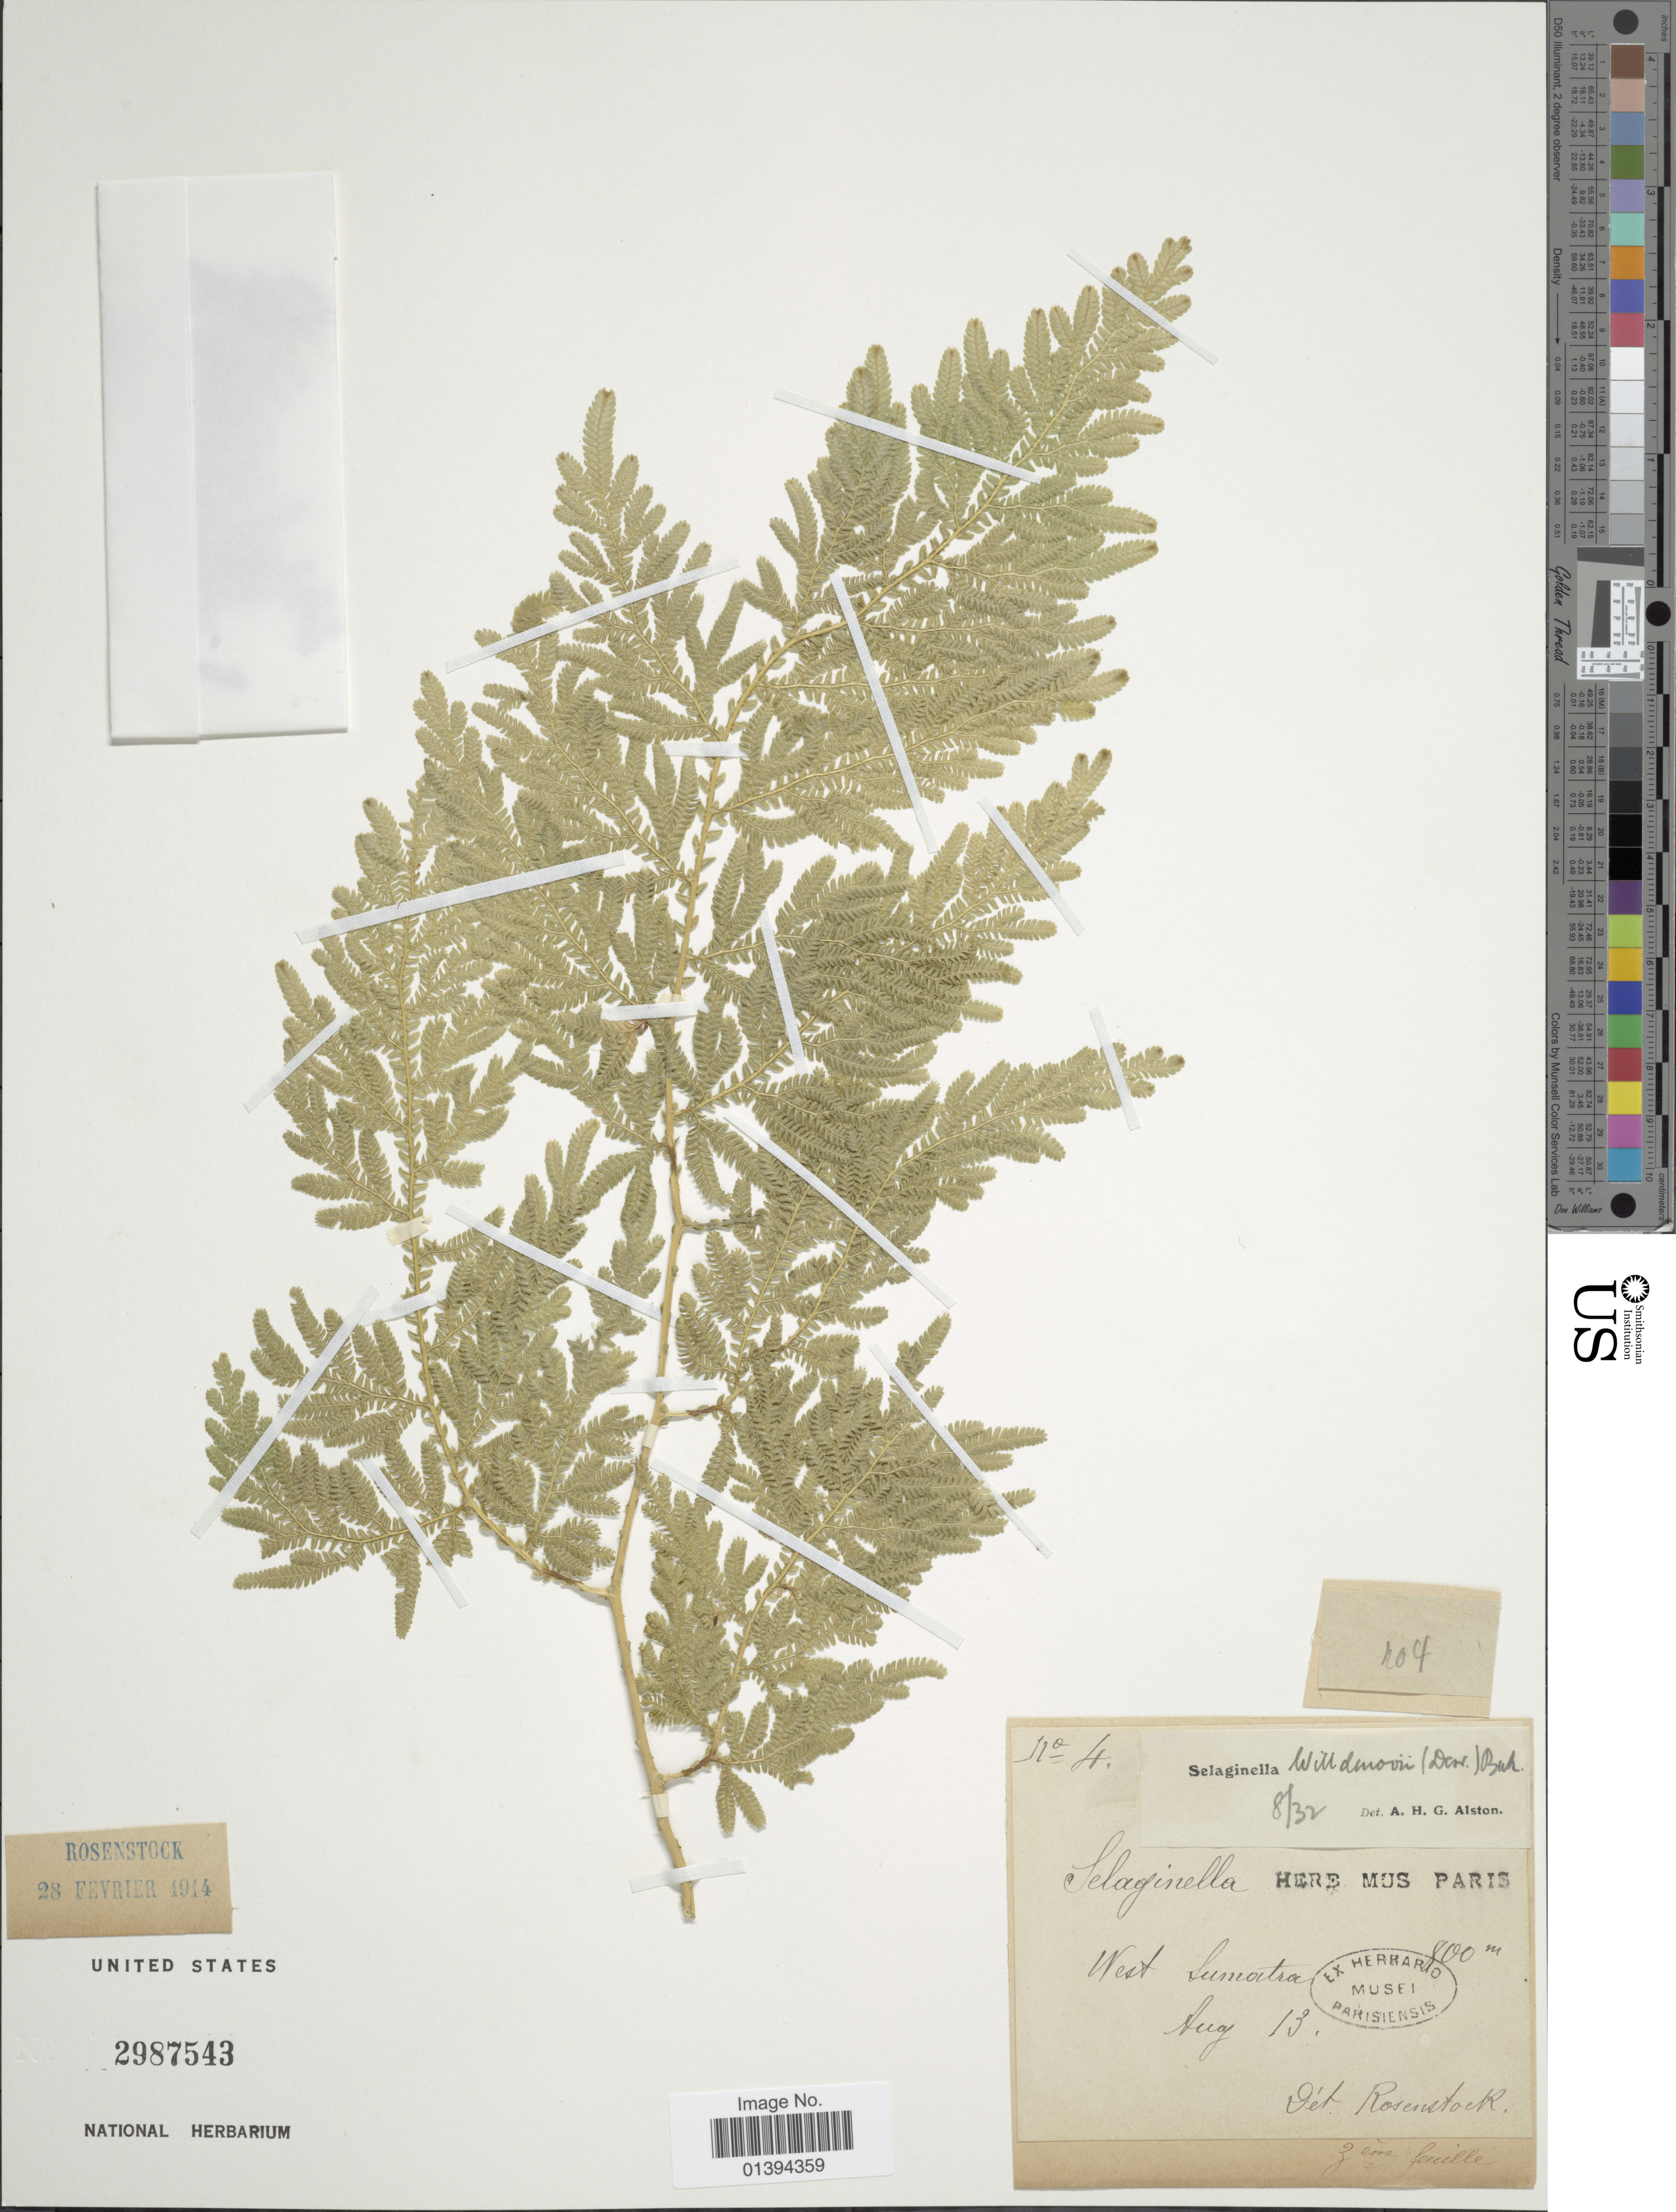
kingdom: Plantae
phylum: Tracheophyta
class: Lycopodiopsida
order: Selaginellales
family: Selaginellaceae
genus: Selaginella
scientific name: Selaginella willdenowii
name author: (Desv. ex Poir.) Baker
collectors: ex herb. Mus. Paris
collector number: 4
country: Indonesia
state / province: Sumatra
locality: West Sumatra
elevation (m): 800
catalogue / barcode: US 2987543